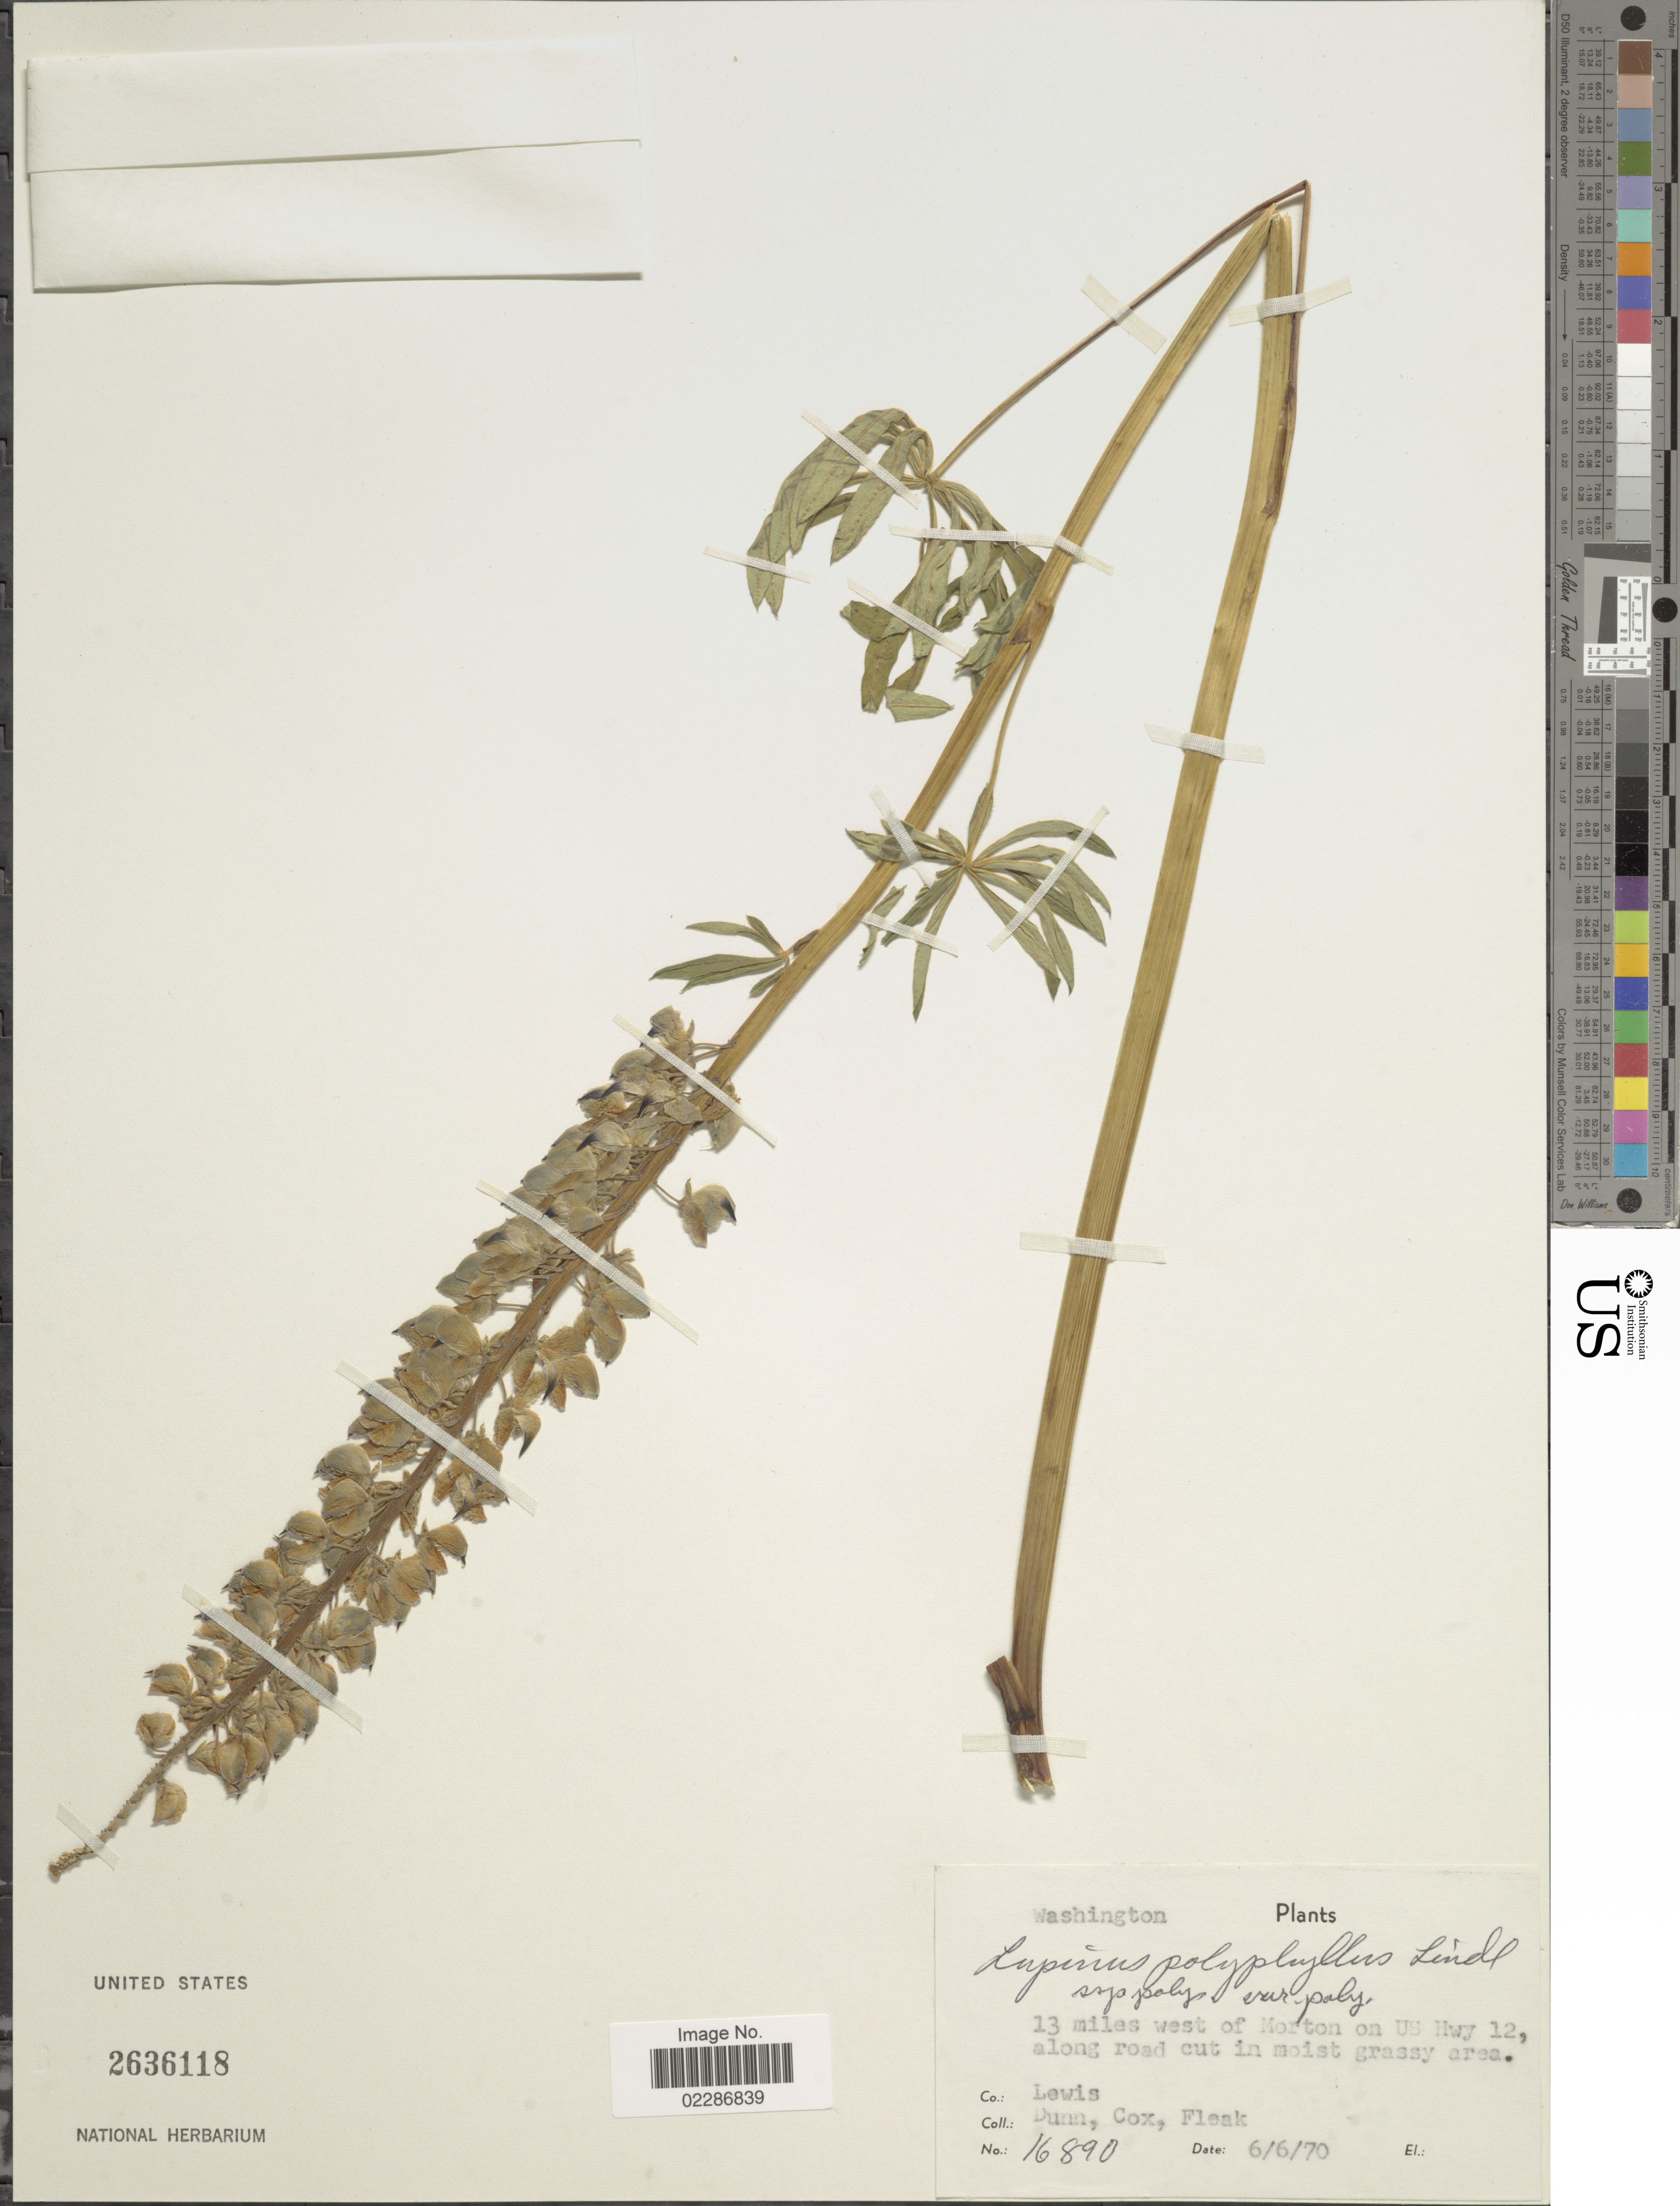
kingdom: Plantae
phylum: Tracheophyta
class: Magnoliopsida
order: Fabales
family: Fabaceae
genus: Lupinus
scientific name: Lupinus polyphyllus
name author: Lindl.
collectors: -- Dunn, -. Cox & L. Fleak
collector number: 16890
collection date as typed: Transcribed d/m/y: 6/6/70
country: United States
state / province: Washington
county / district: Lewis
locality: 13 miles west of Morton on US Hwy 12, along road cut in moist grassy area, Co Lewis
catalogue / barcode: US 2636118